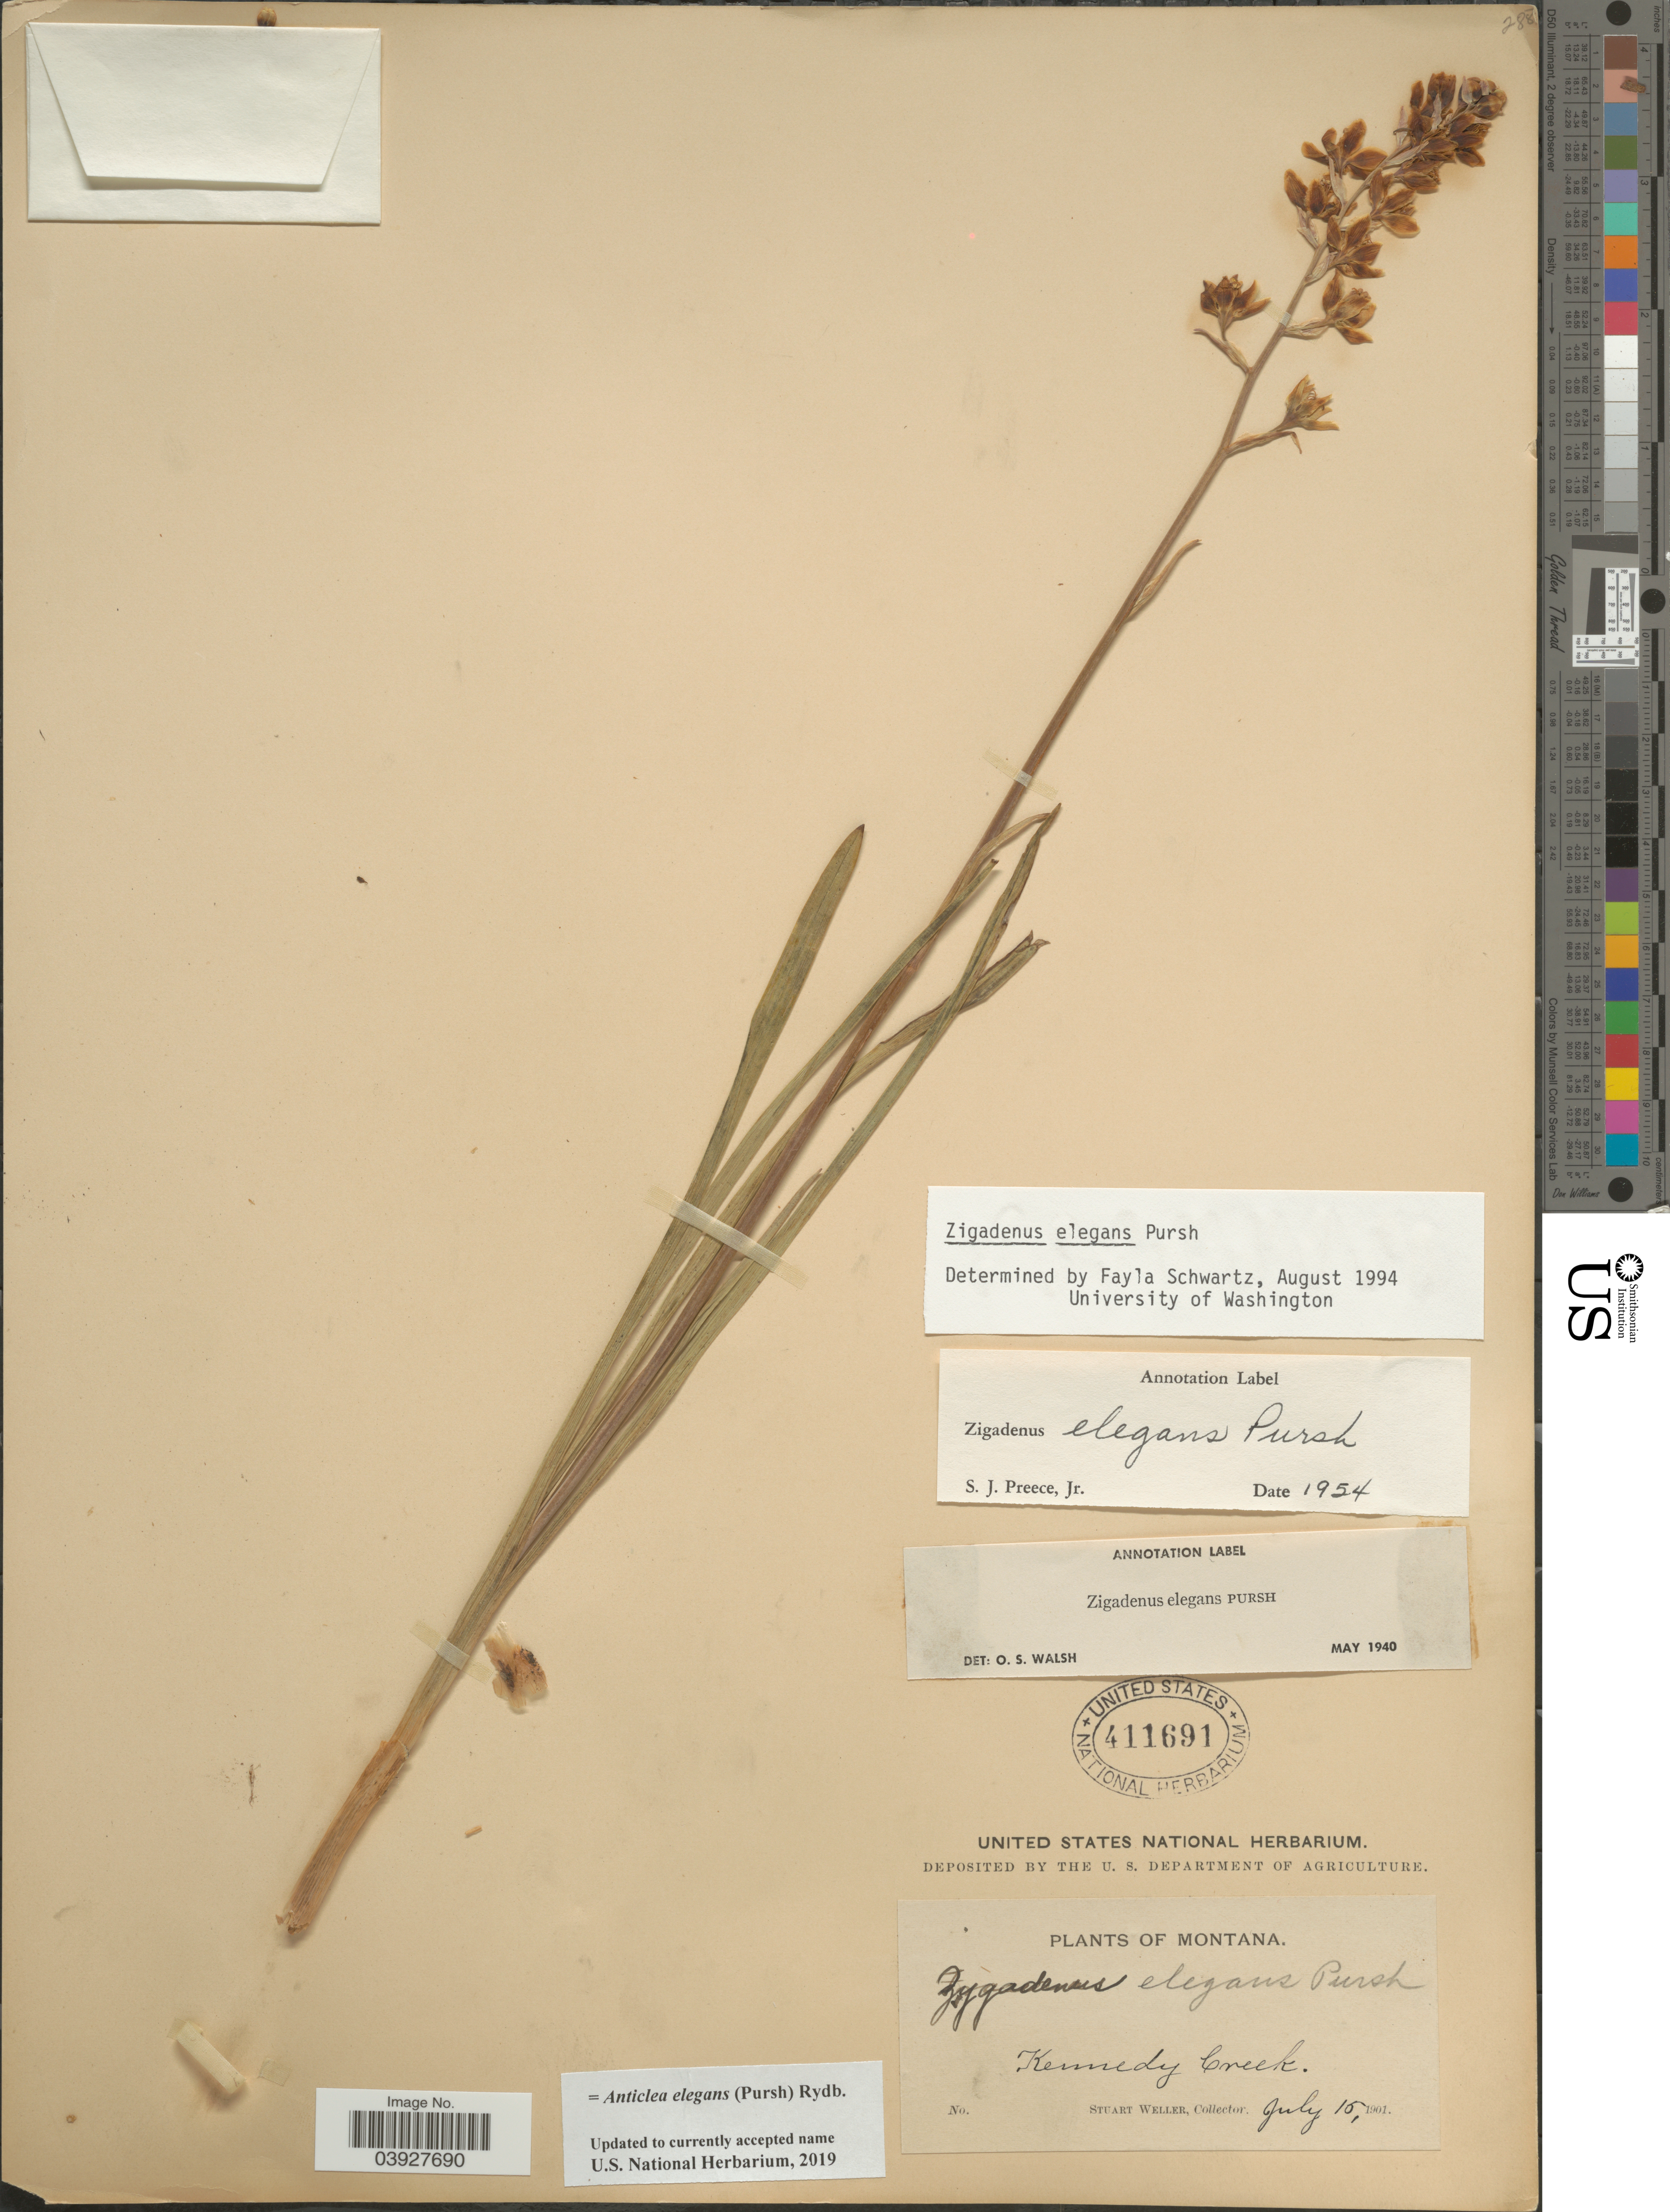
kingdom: Plantae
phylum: Tracheophyta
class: Liliopsida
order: Liliales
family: Melanthiaceae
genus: Anticlea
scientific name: Anticlea elegans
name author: (Pursh) Rydb.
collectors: S. Weller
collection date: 1901-07-15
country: United States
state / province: Montana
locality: Kennedy Creek.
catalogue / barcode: US 411691